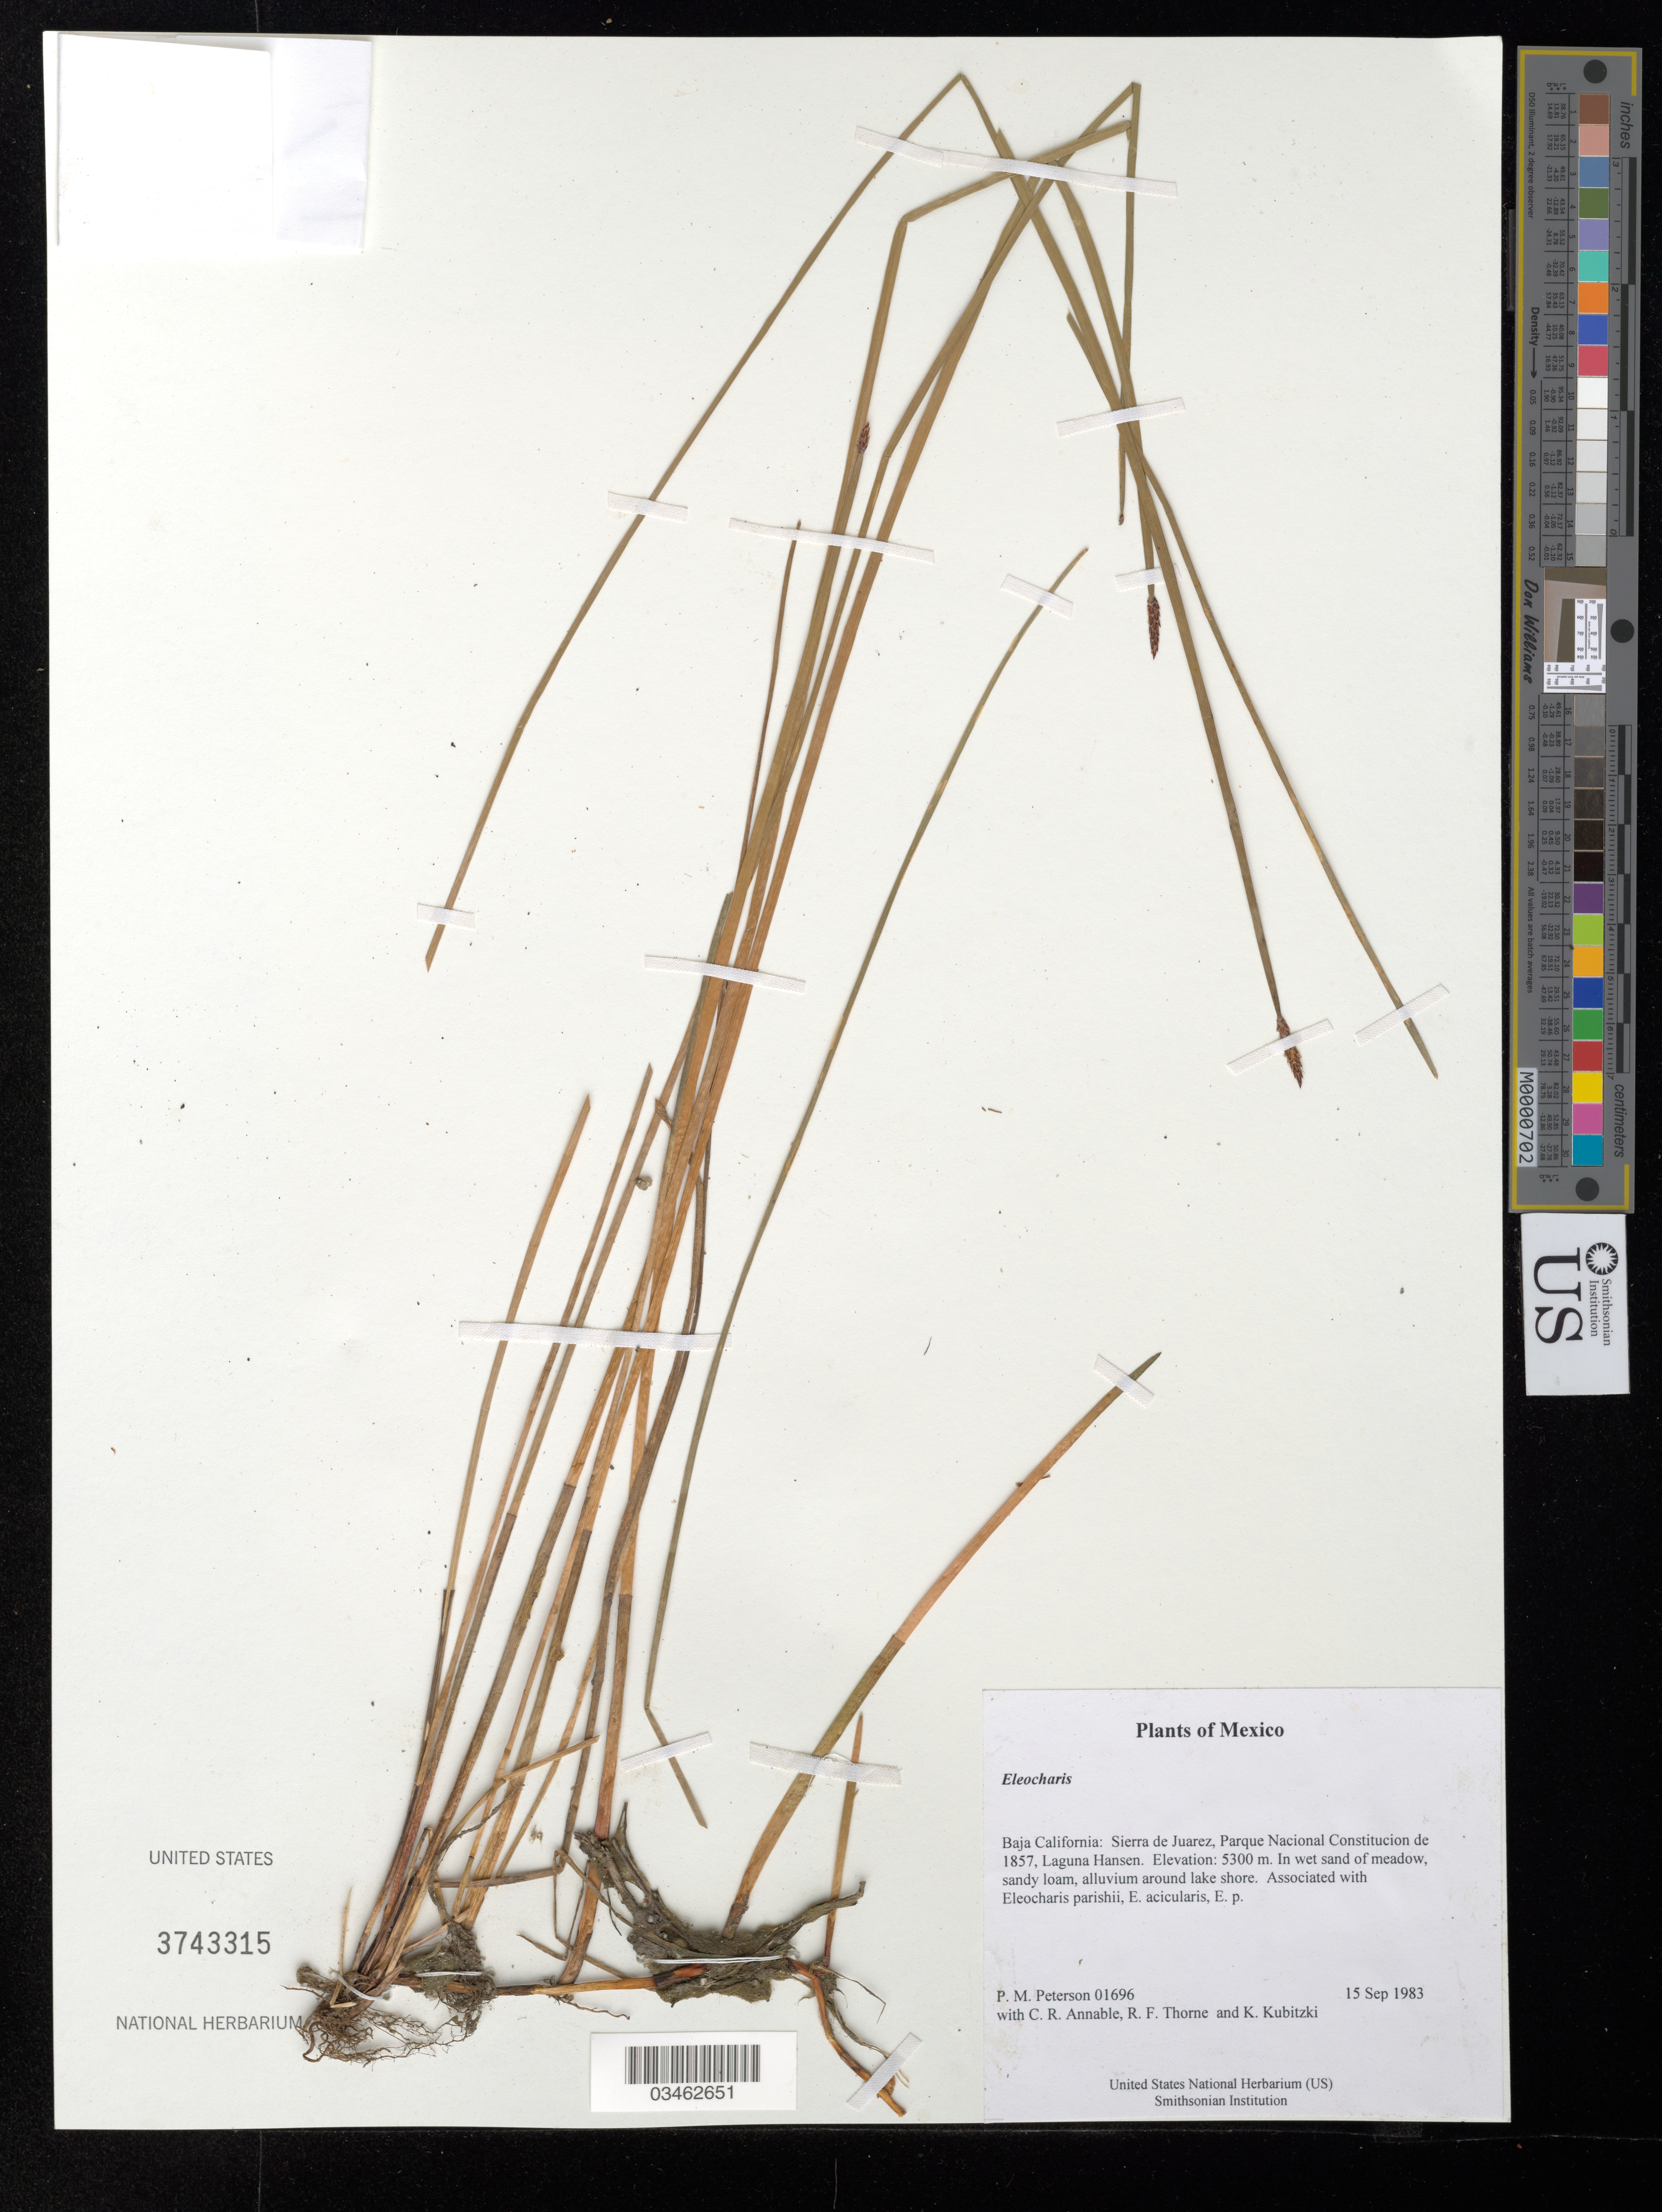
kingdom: Plantae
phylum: Tracheophyta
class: Liliopsida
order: Poales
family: Cyperaceae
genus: Eleocharis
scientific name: Eleocharis sp.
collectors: P. M. Peterson, C. R. Annable, R. F. Thorne & K. Kubitzki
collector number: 01696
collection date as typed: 15 Sep 1983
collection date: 1983-09-15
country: Mexico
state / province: Baja California Norte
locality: Sierra de Juarez, Parque Nacional Constitucion de 1857, Laguna Hansen.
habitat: In wet sand of meadow, sandy loam, alluvium around lake shore. Associated with Eleocharis parishii, E. acicularis, E. p.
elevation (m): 5300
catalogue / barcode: US 3743315